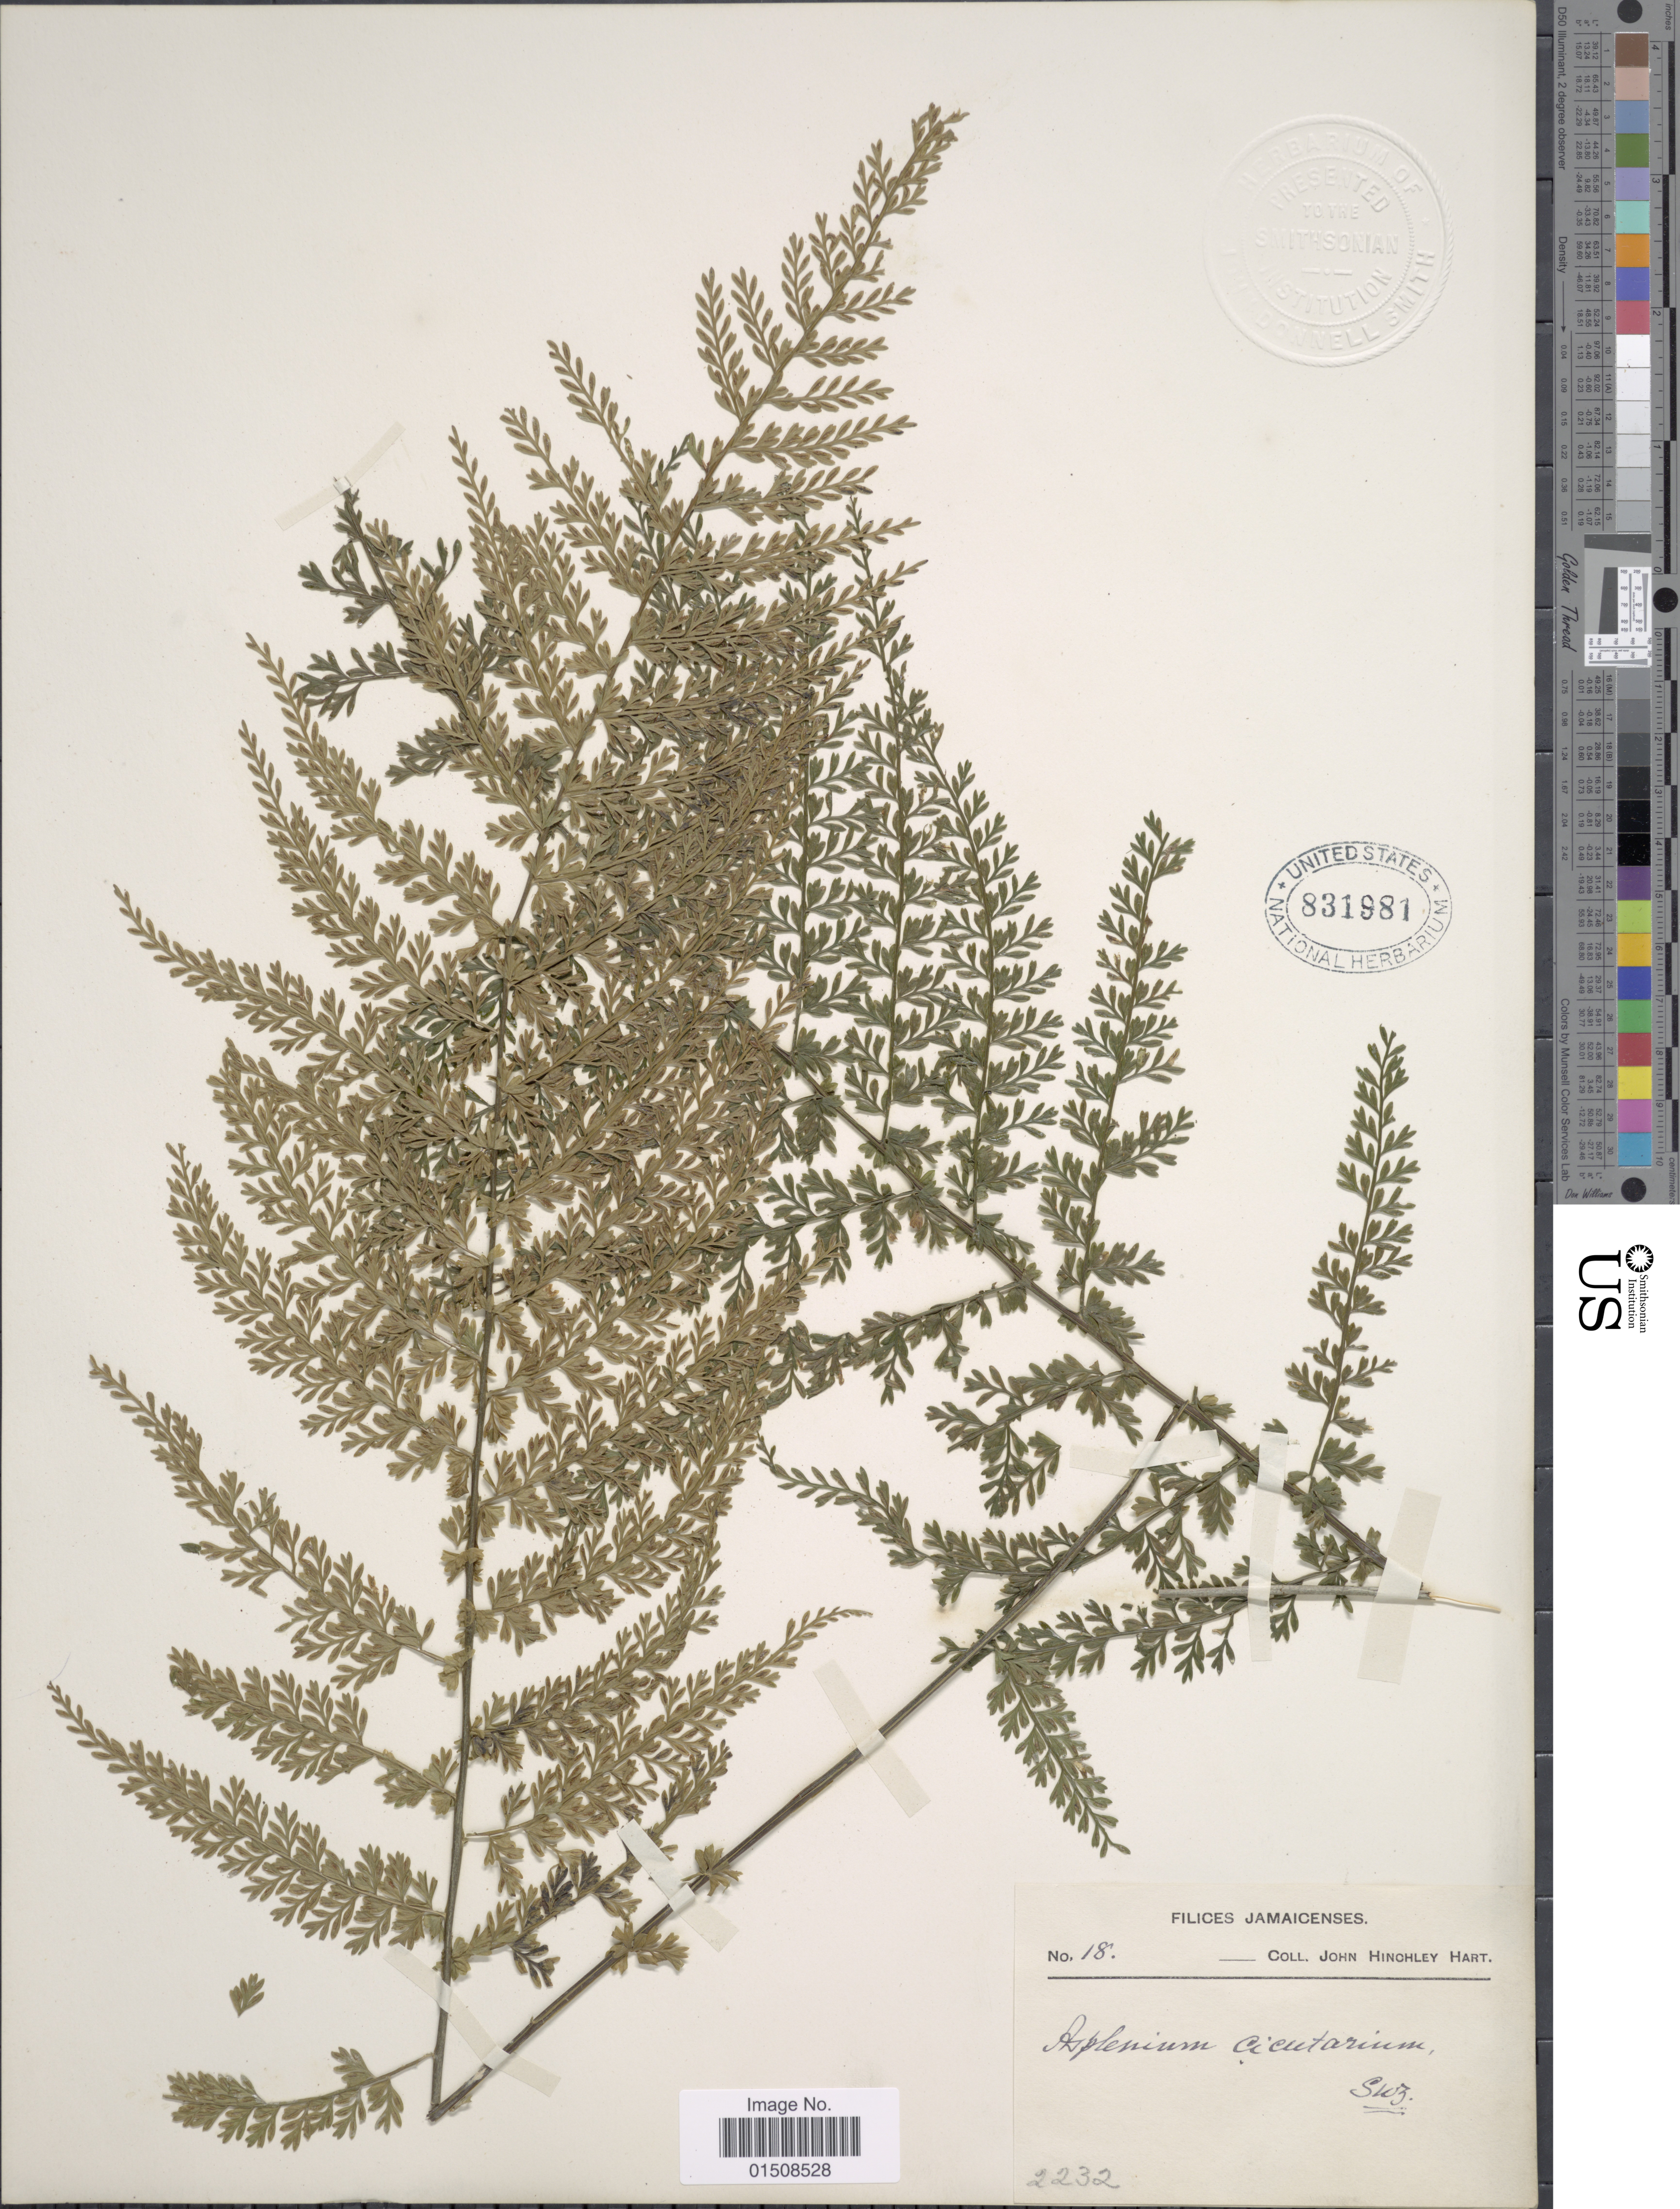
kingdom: Plantae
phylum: Tracheophyta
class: Polypodiopsida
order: Polypodiales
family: Aspleniaceae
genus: Asplenium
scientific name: Asplenium cristatum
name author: Lam.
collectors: J. H. Hart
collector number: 18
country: Jamaica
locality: Filices Jamaicenses.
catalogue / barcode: US 831981